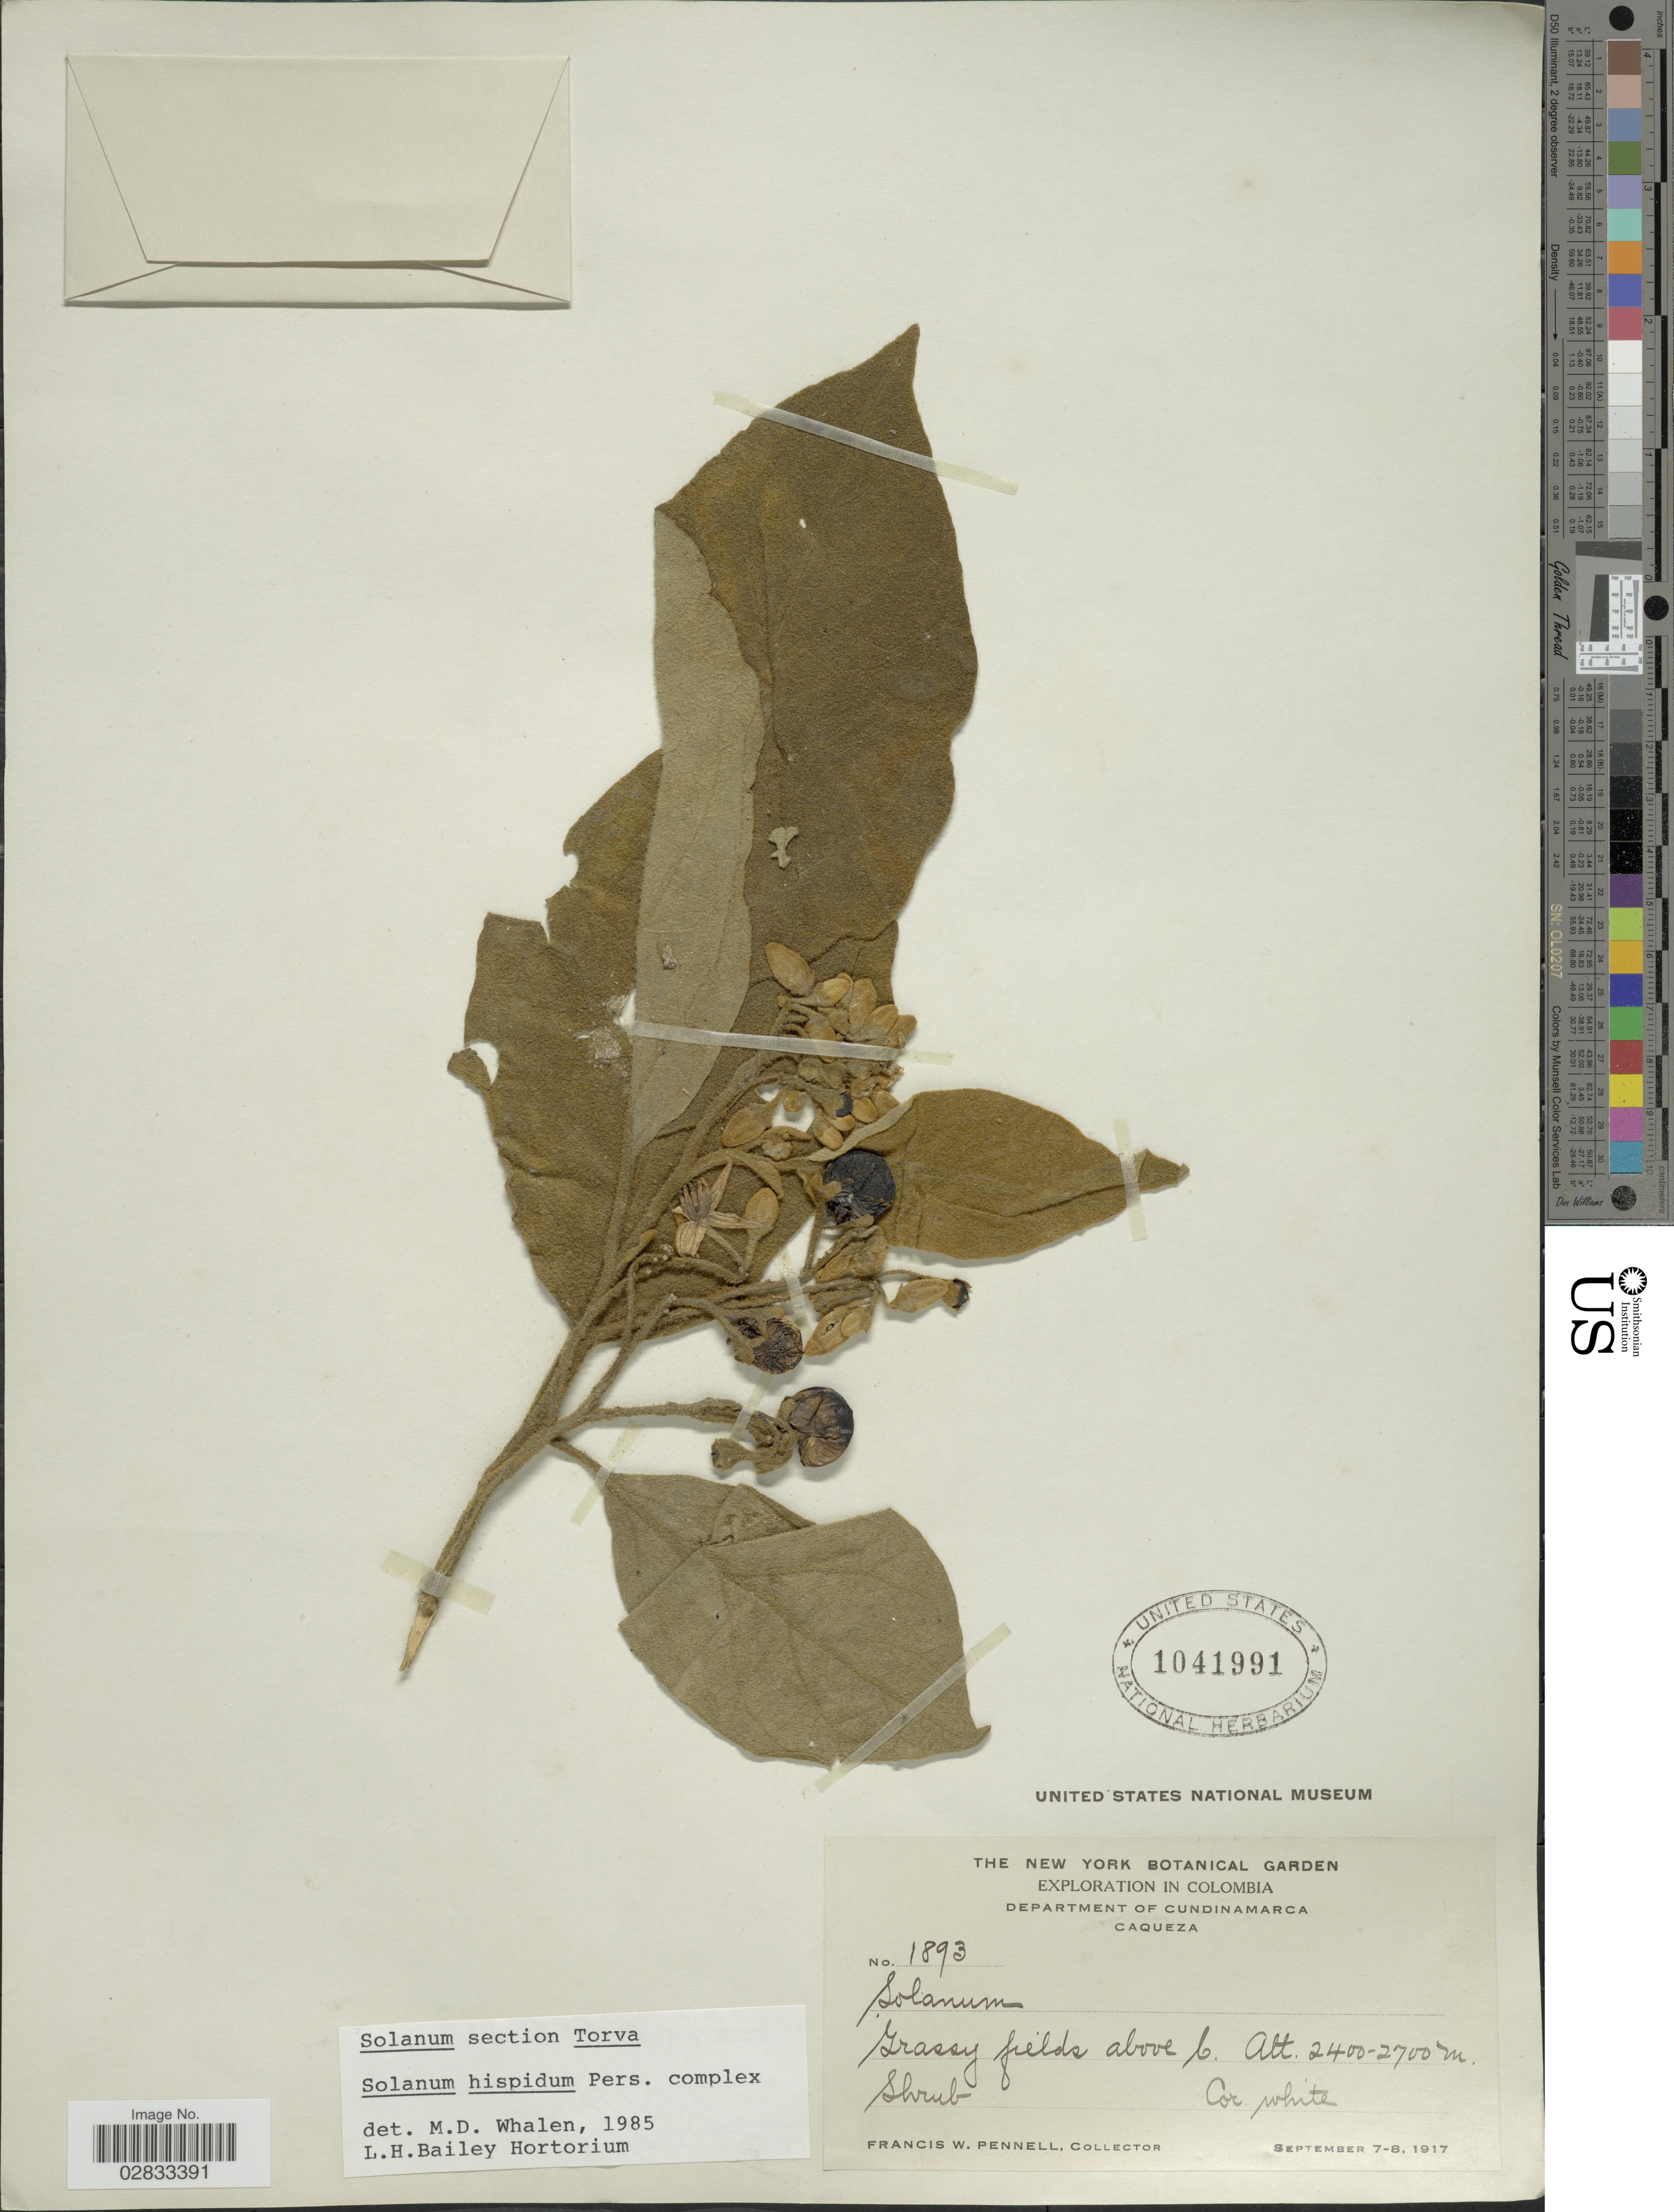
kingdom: Plantae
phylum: Tracheophyta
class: Magnoliopsida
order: Solanales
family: Solanaceae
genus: Solanum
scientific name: Solanum hispidum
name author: Pers.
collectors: F. W. Pennell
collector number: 1893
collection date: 1917-09-07/1917-09-08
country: Colombia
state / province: Cundinamarca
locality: Department of Cundinamarca, Caqueza. Grassy fields above C.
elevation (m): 2400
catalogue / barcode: US 1041991